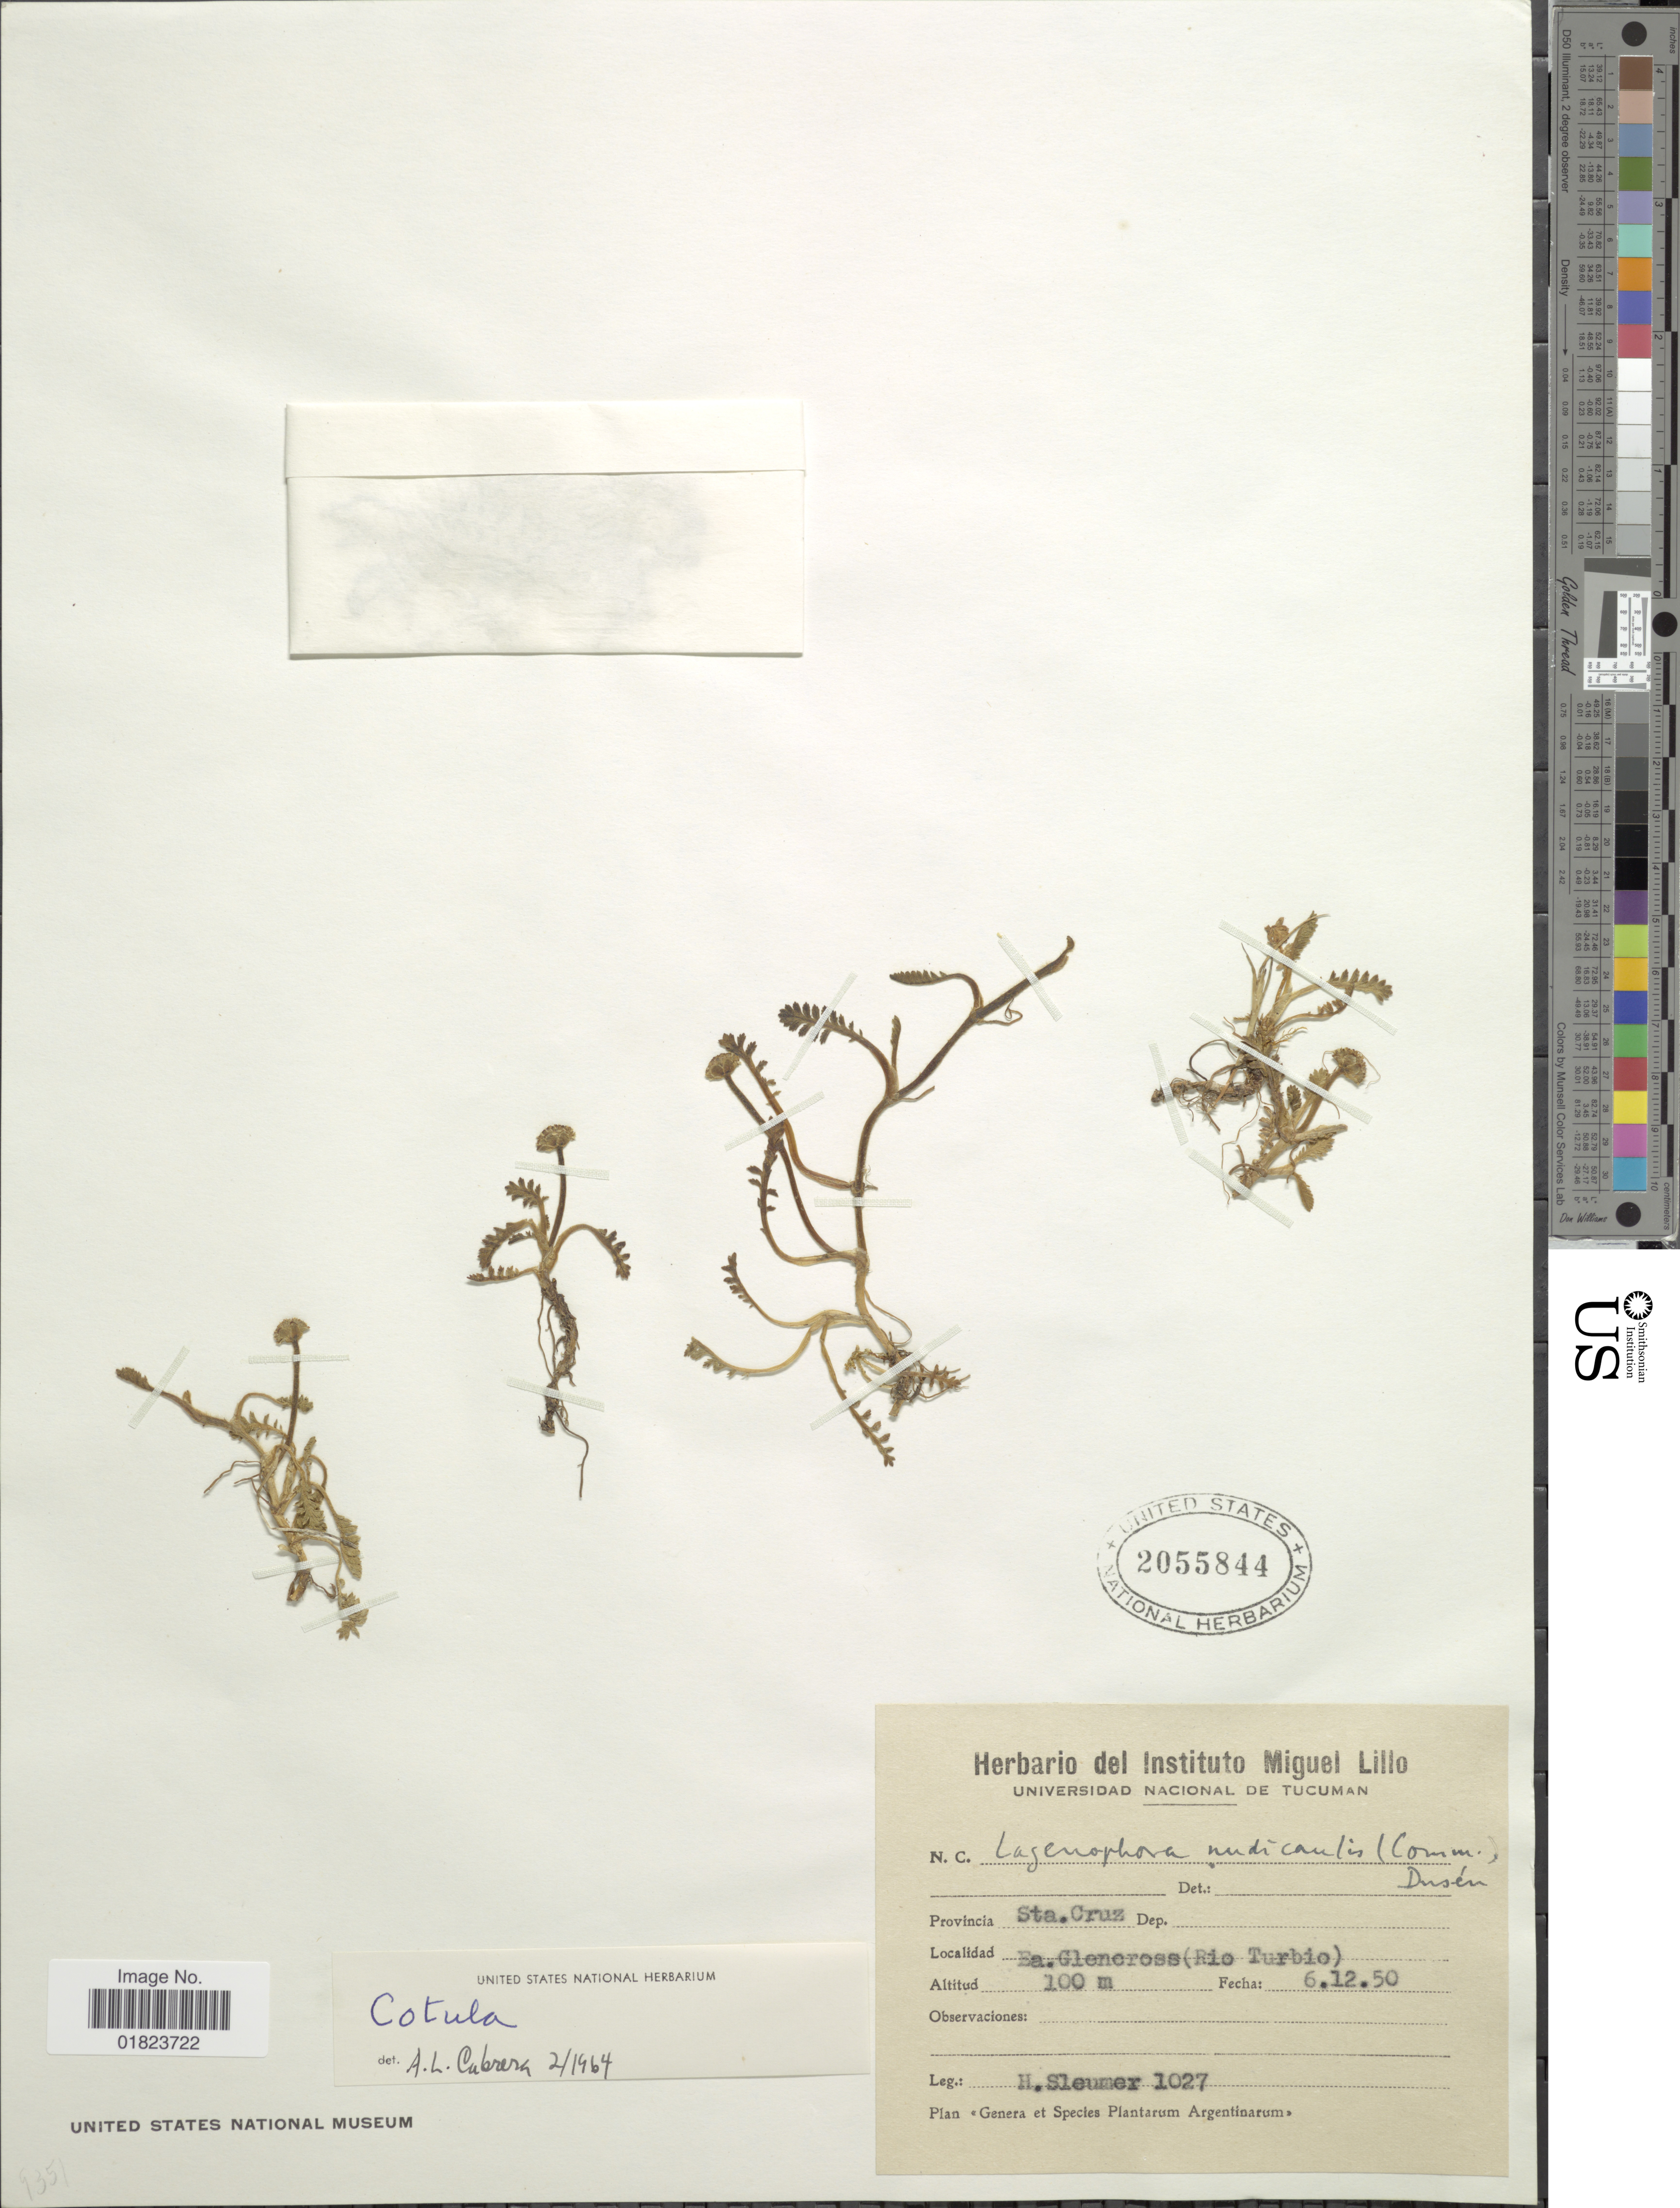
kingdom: Plantae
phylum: Tracheophyta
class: Magnoliopsida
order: Asterales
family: Asteraceae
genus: Cotula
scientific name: Cotula nudicaulis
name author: Thunb.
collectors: H. O. Sleumer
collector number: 1027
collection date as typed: Transcribed d/m/y: 6/12/50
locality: Provincia Sta . Cruz. Ea. Gleneross (Rio Turbio).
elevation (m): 100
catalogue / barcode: US 2055844